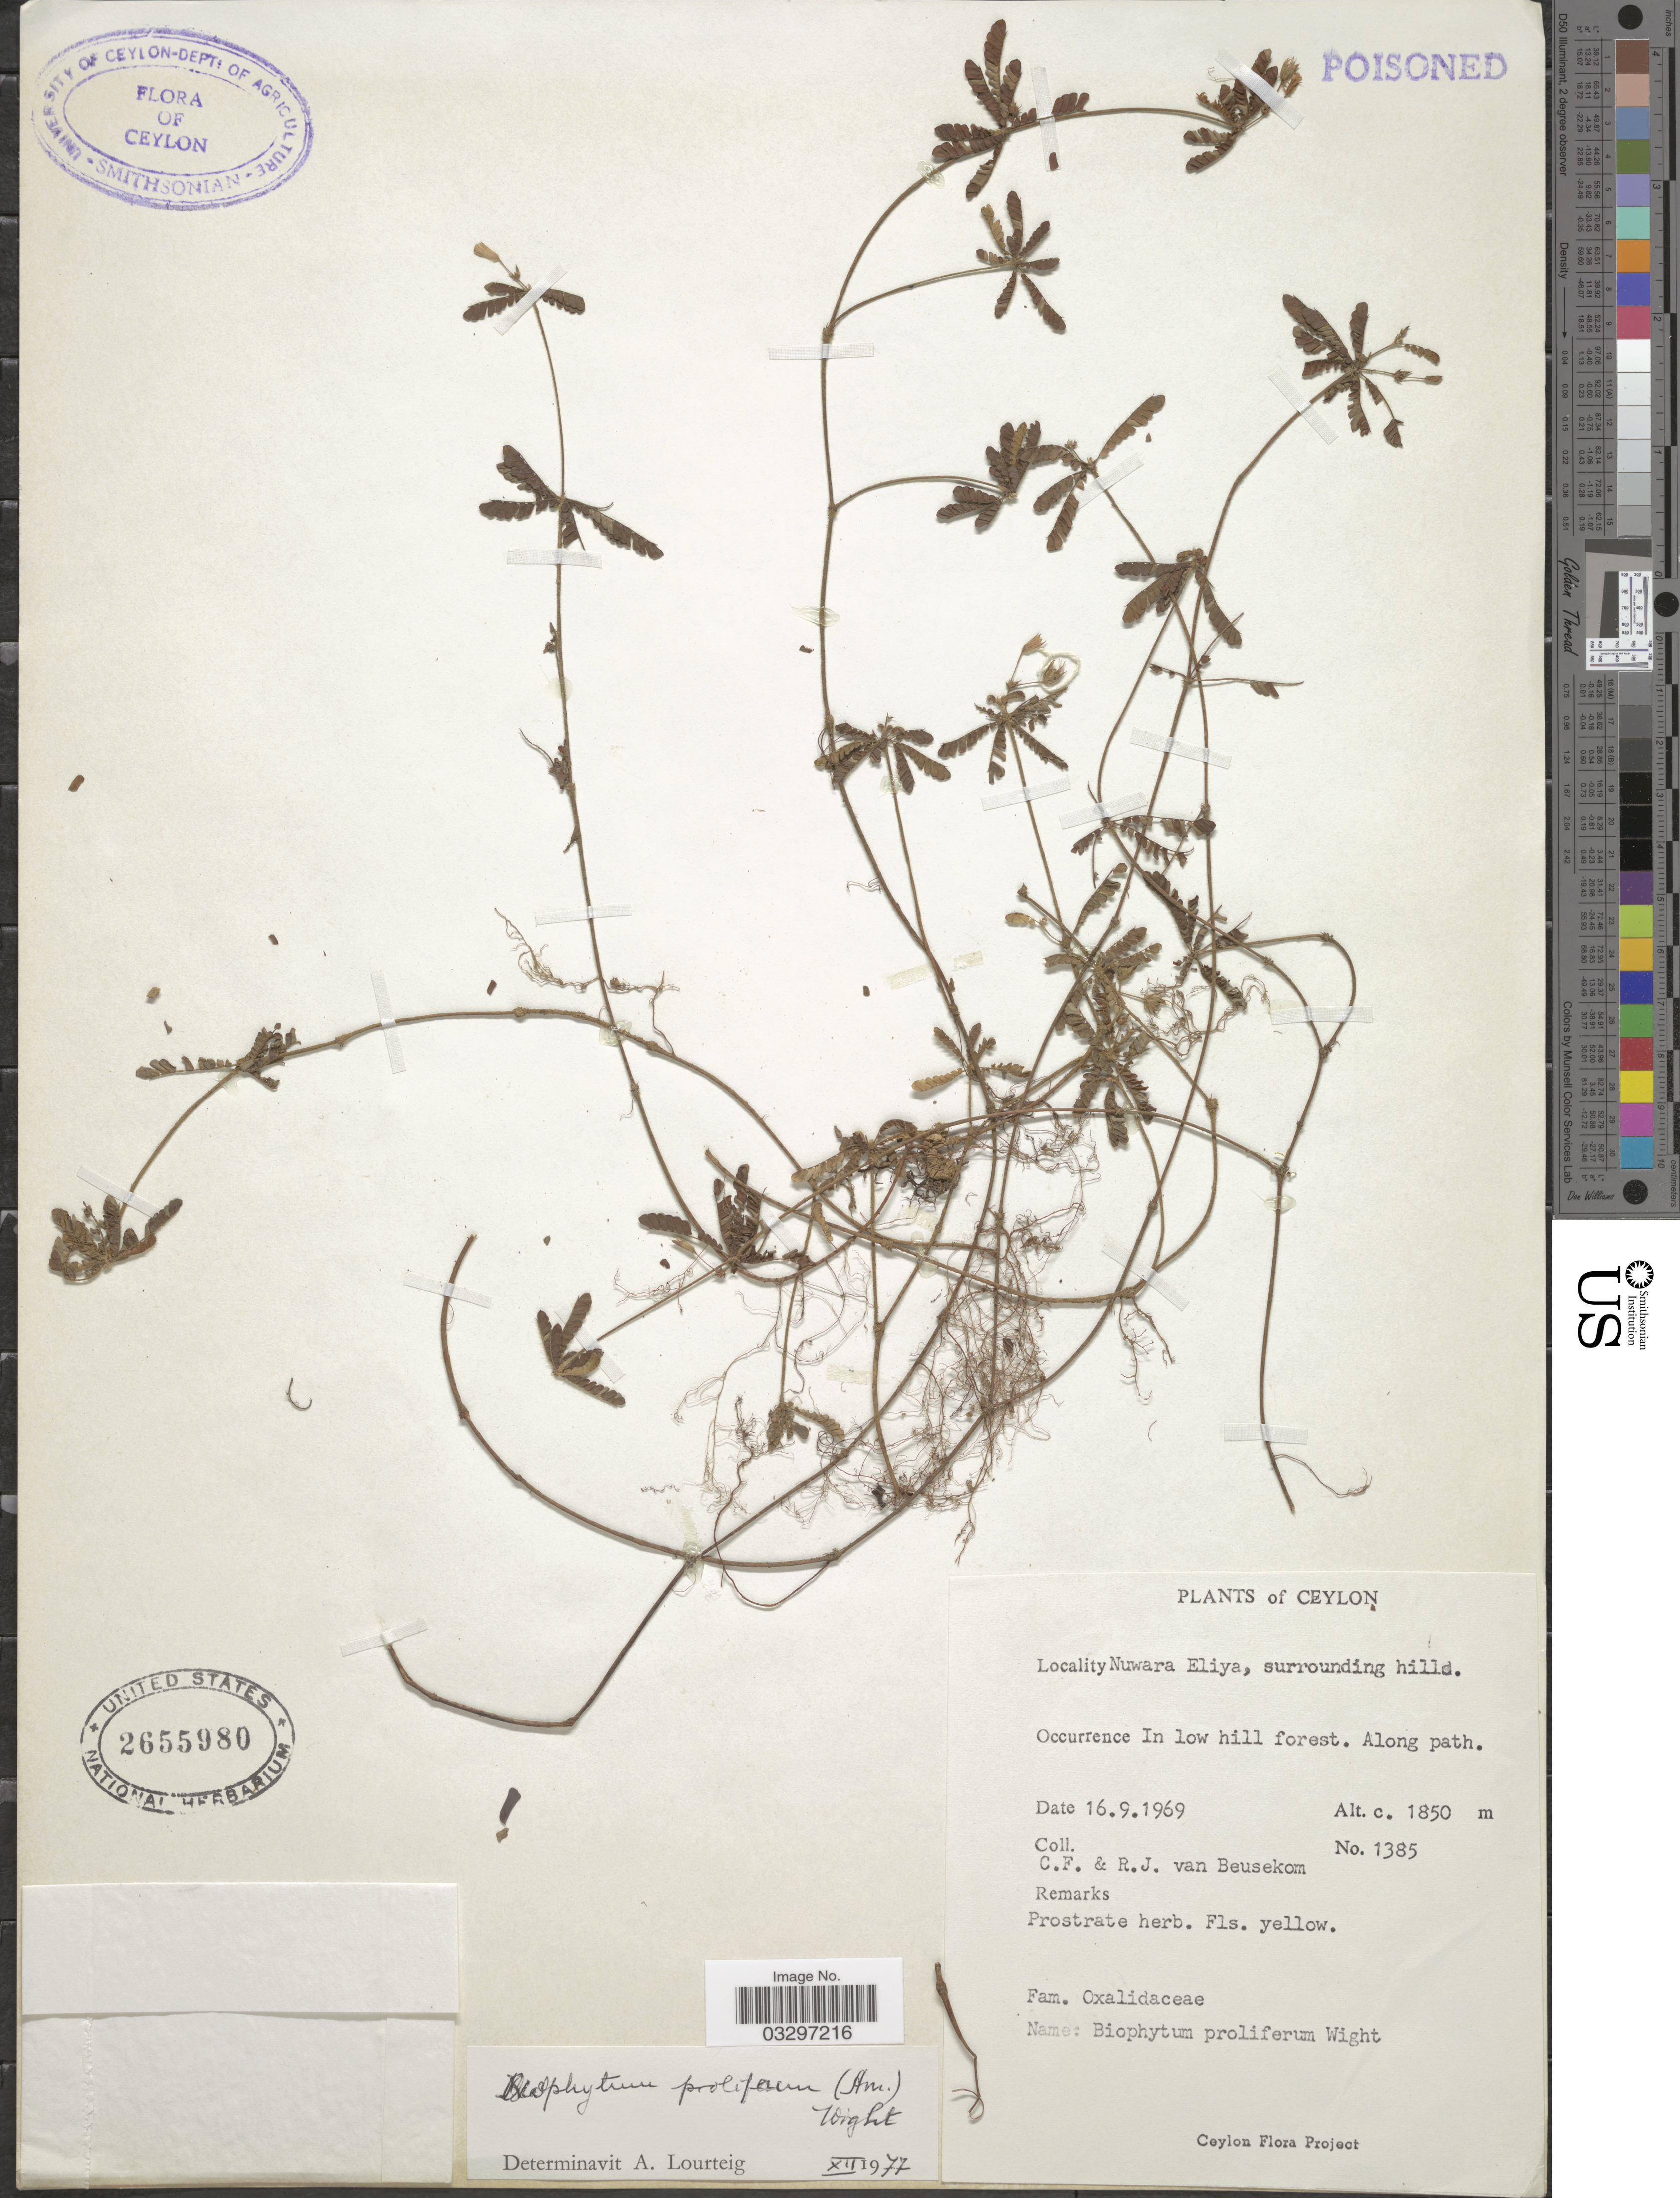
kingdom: Plantae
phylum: Tracheophyta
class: Magnoliopsida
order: Oxalidales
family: Oxalidaceae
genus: Biophytum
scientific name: Biophytum proliferum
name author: (Arn.) Wight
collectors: C. F. Beusekom & R. Beusekom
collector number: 1385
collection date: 1969-09-16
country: Sri Lanka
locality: Ceylon. Nuwara Eliya, surrounding hills. In low hill forest. Along path.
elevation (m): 1850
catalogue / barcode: US 2655980